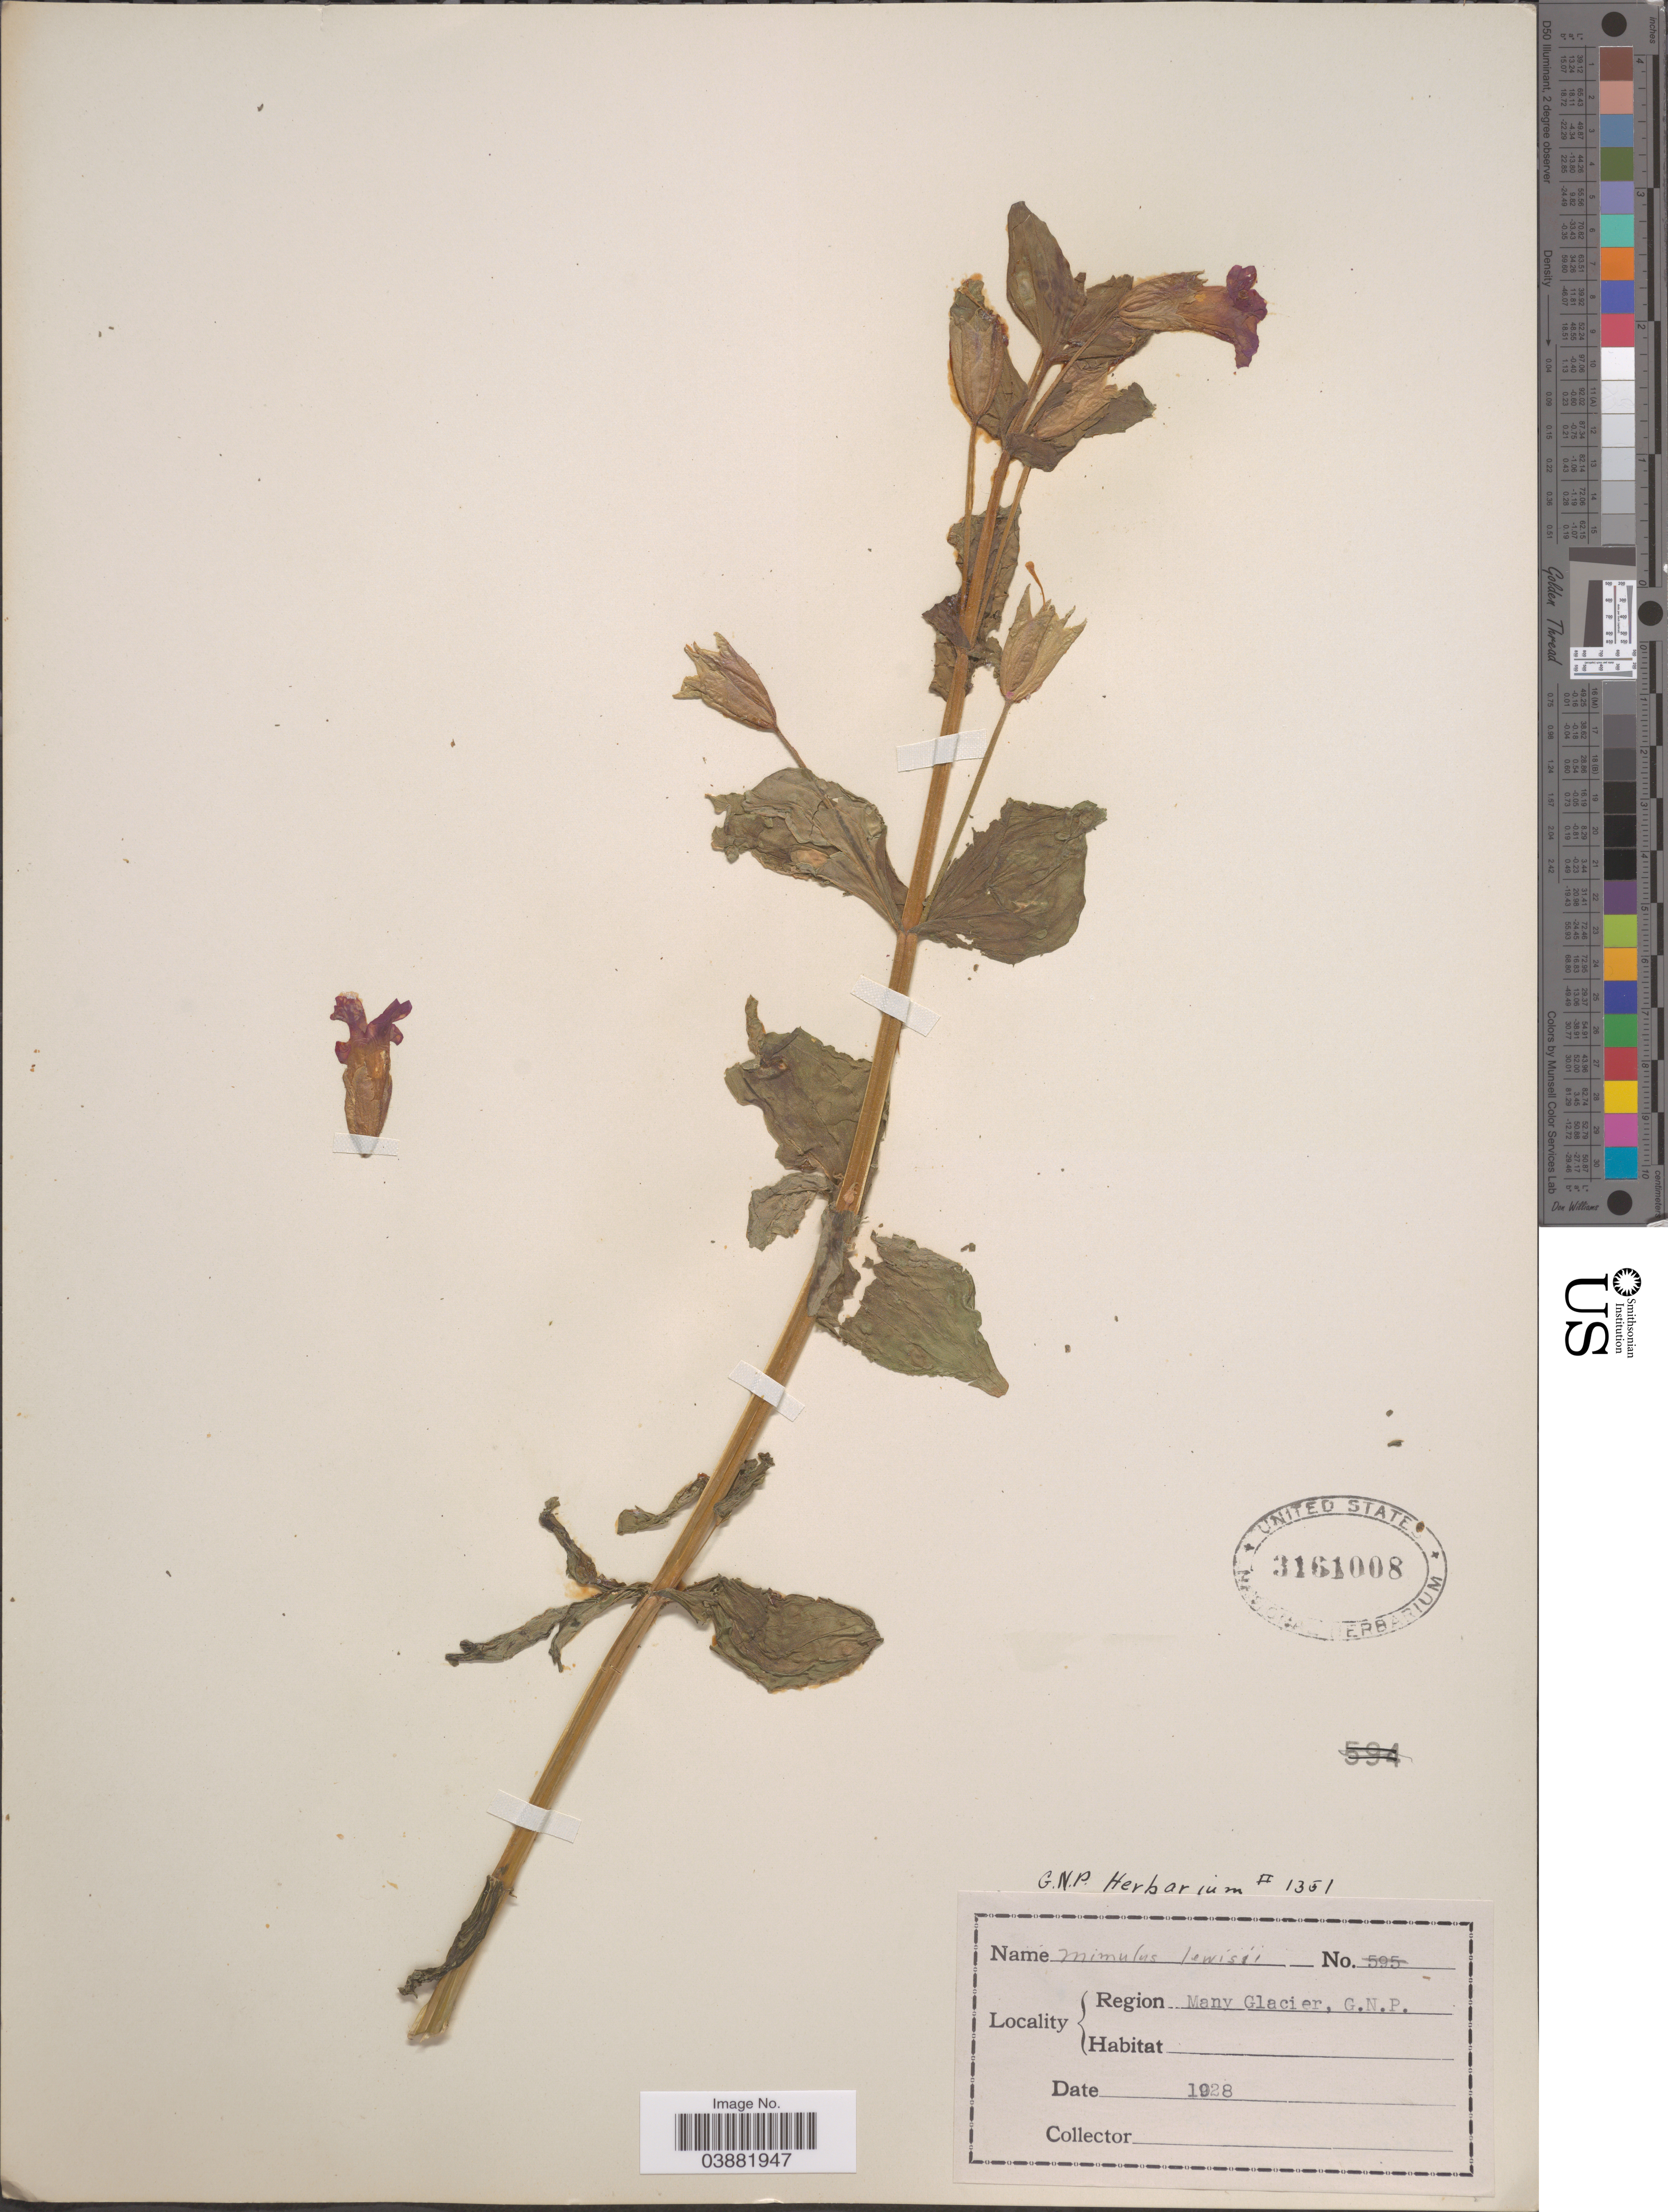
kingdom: Plantae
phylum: Tracheophyta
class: Magnoliopsida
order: Lamiales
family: Phrymaceae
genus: Mimulus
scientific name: Mimulus lewisii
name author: Pursh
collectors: ex herb. G. N. P.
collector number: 1351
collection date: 1928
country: United States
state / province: Montana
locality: Region Many Glacier, G. N. P.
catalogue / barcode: US 3161008